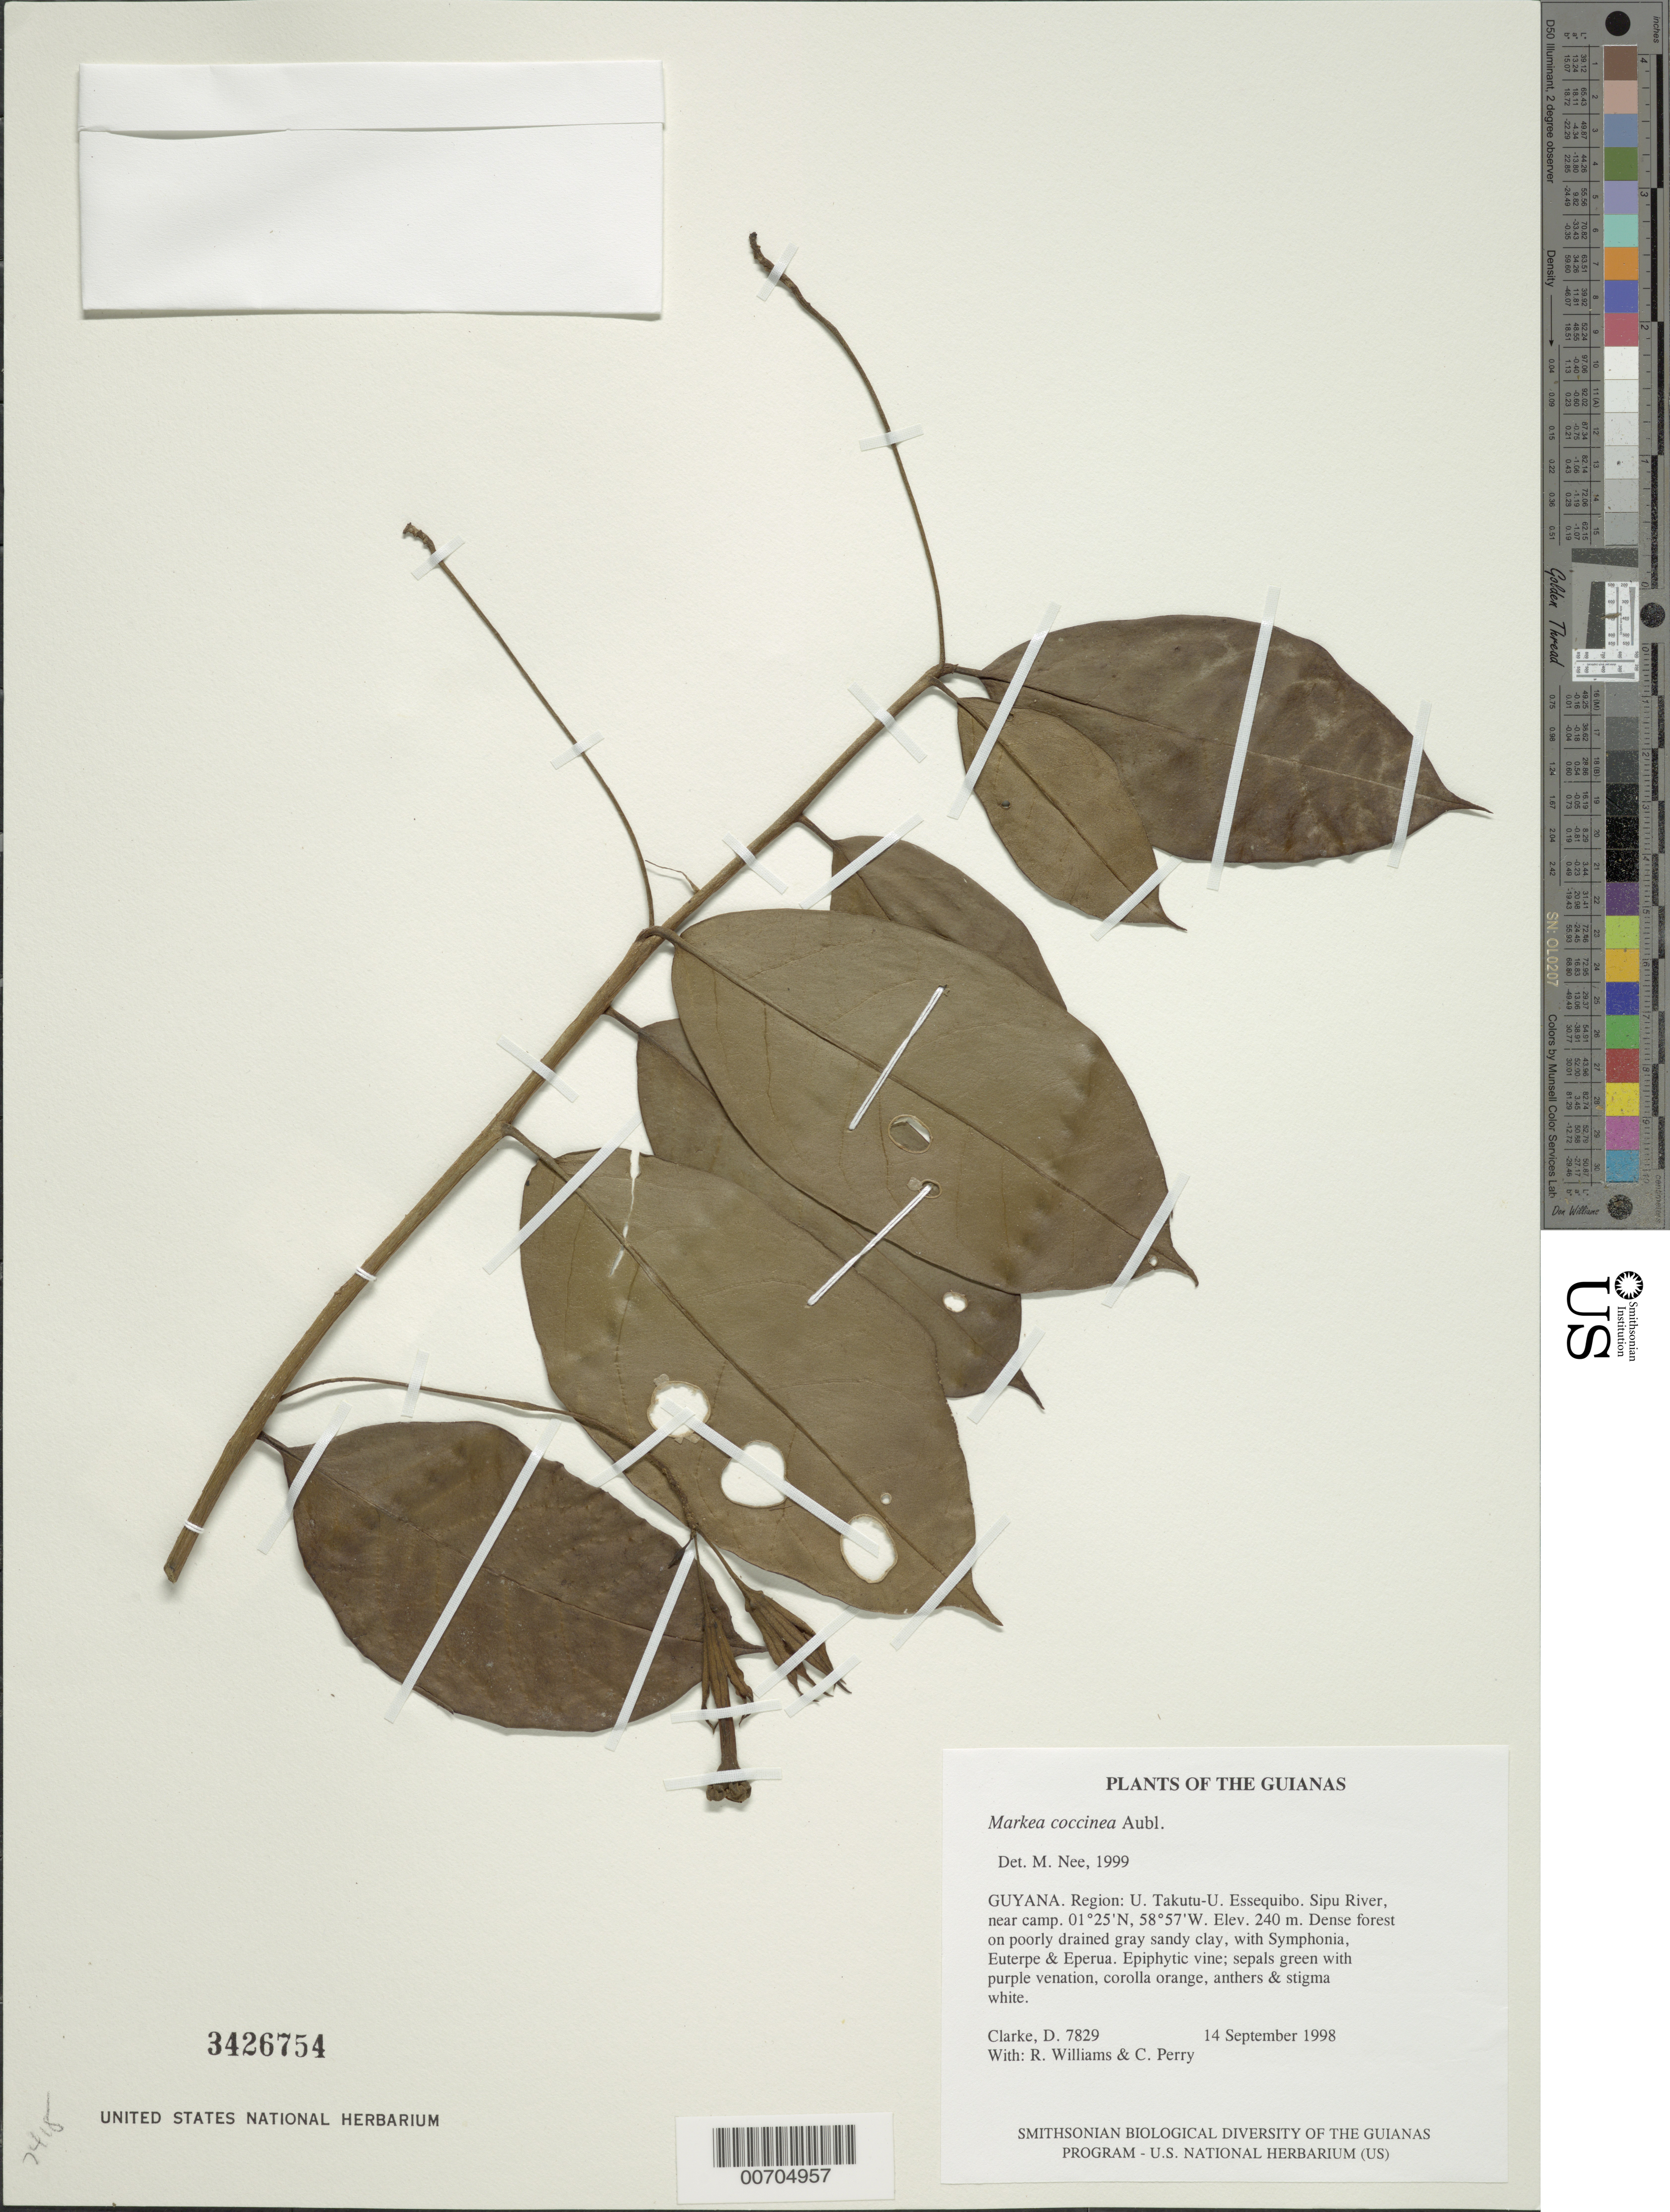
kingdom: Plantae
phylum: Tracheophyta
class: Magnoliopsida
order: Solanales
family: Solanaceae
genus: Markea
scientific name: Markea coccinea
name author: Rich.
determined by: Nee, Michael H.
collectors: H. D. Clarke, R. Williams & C. Perry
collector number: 7829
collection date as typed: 14 September 1998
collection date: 1998-09-14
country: Guyana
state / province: U. Takutu-U. Essequibo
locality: Sipu River, near camp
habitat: Dense forest on poorly drained gray sandy clay, with Symphonia, Euterpe & Eperua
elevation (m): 240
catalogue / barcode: US 3426754